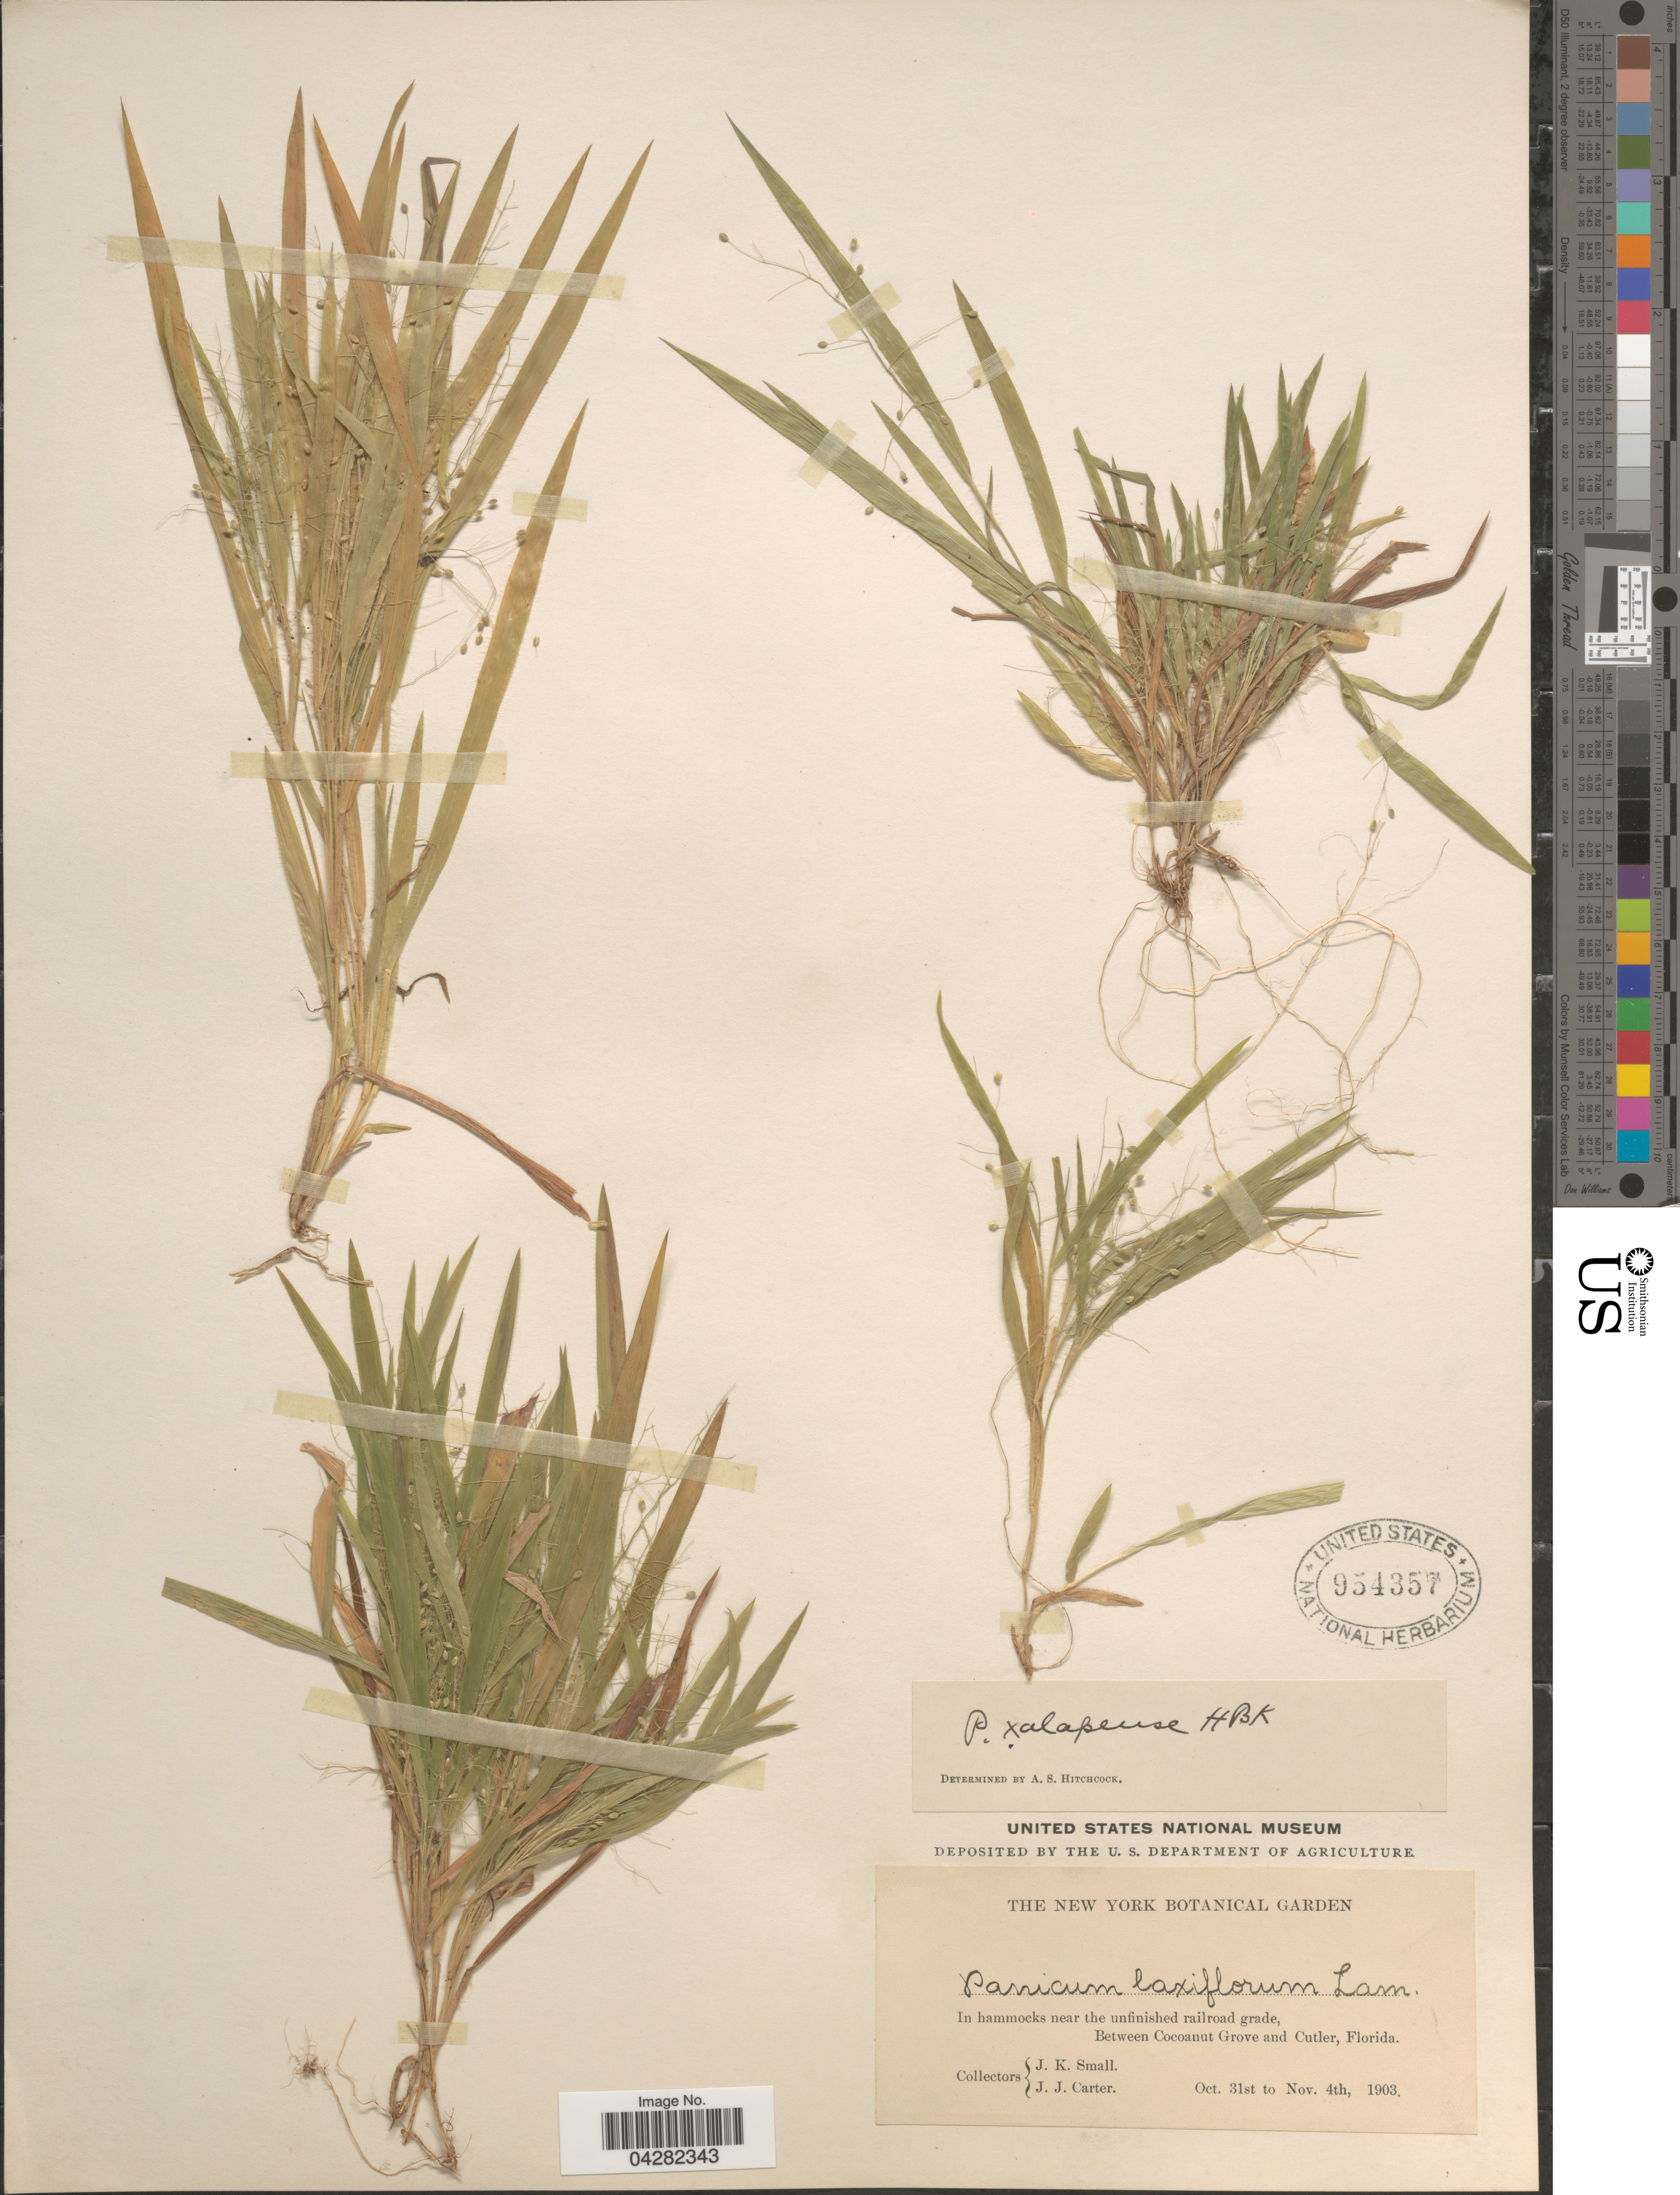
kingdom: Plantae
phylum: Tracheophyta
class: Liliopsida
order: Poales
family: Poaceae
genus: Dichanthelium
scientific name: Dichanthelium laxiflorum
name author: (Lam.) Gould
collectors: J. K. Small & J. Carter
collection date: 1903-10-31/1903-11-04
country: United States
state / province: Florida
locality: In hammocks near the unfinished railroad grade, Between Cocoanut Grove and Cutler.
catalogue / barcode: US 954357